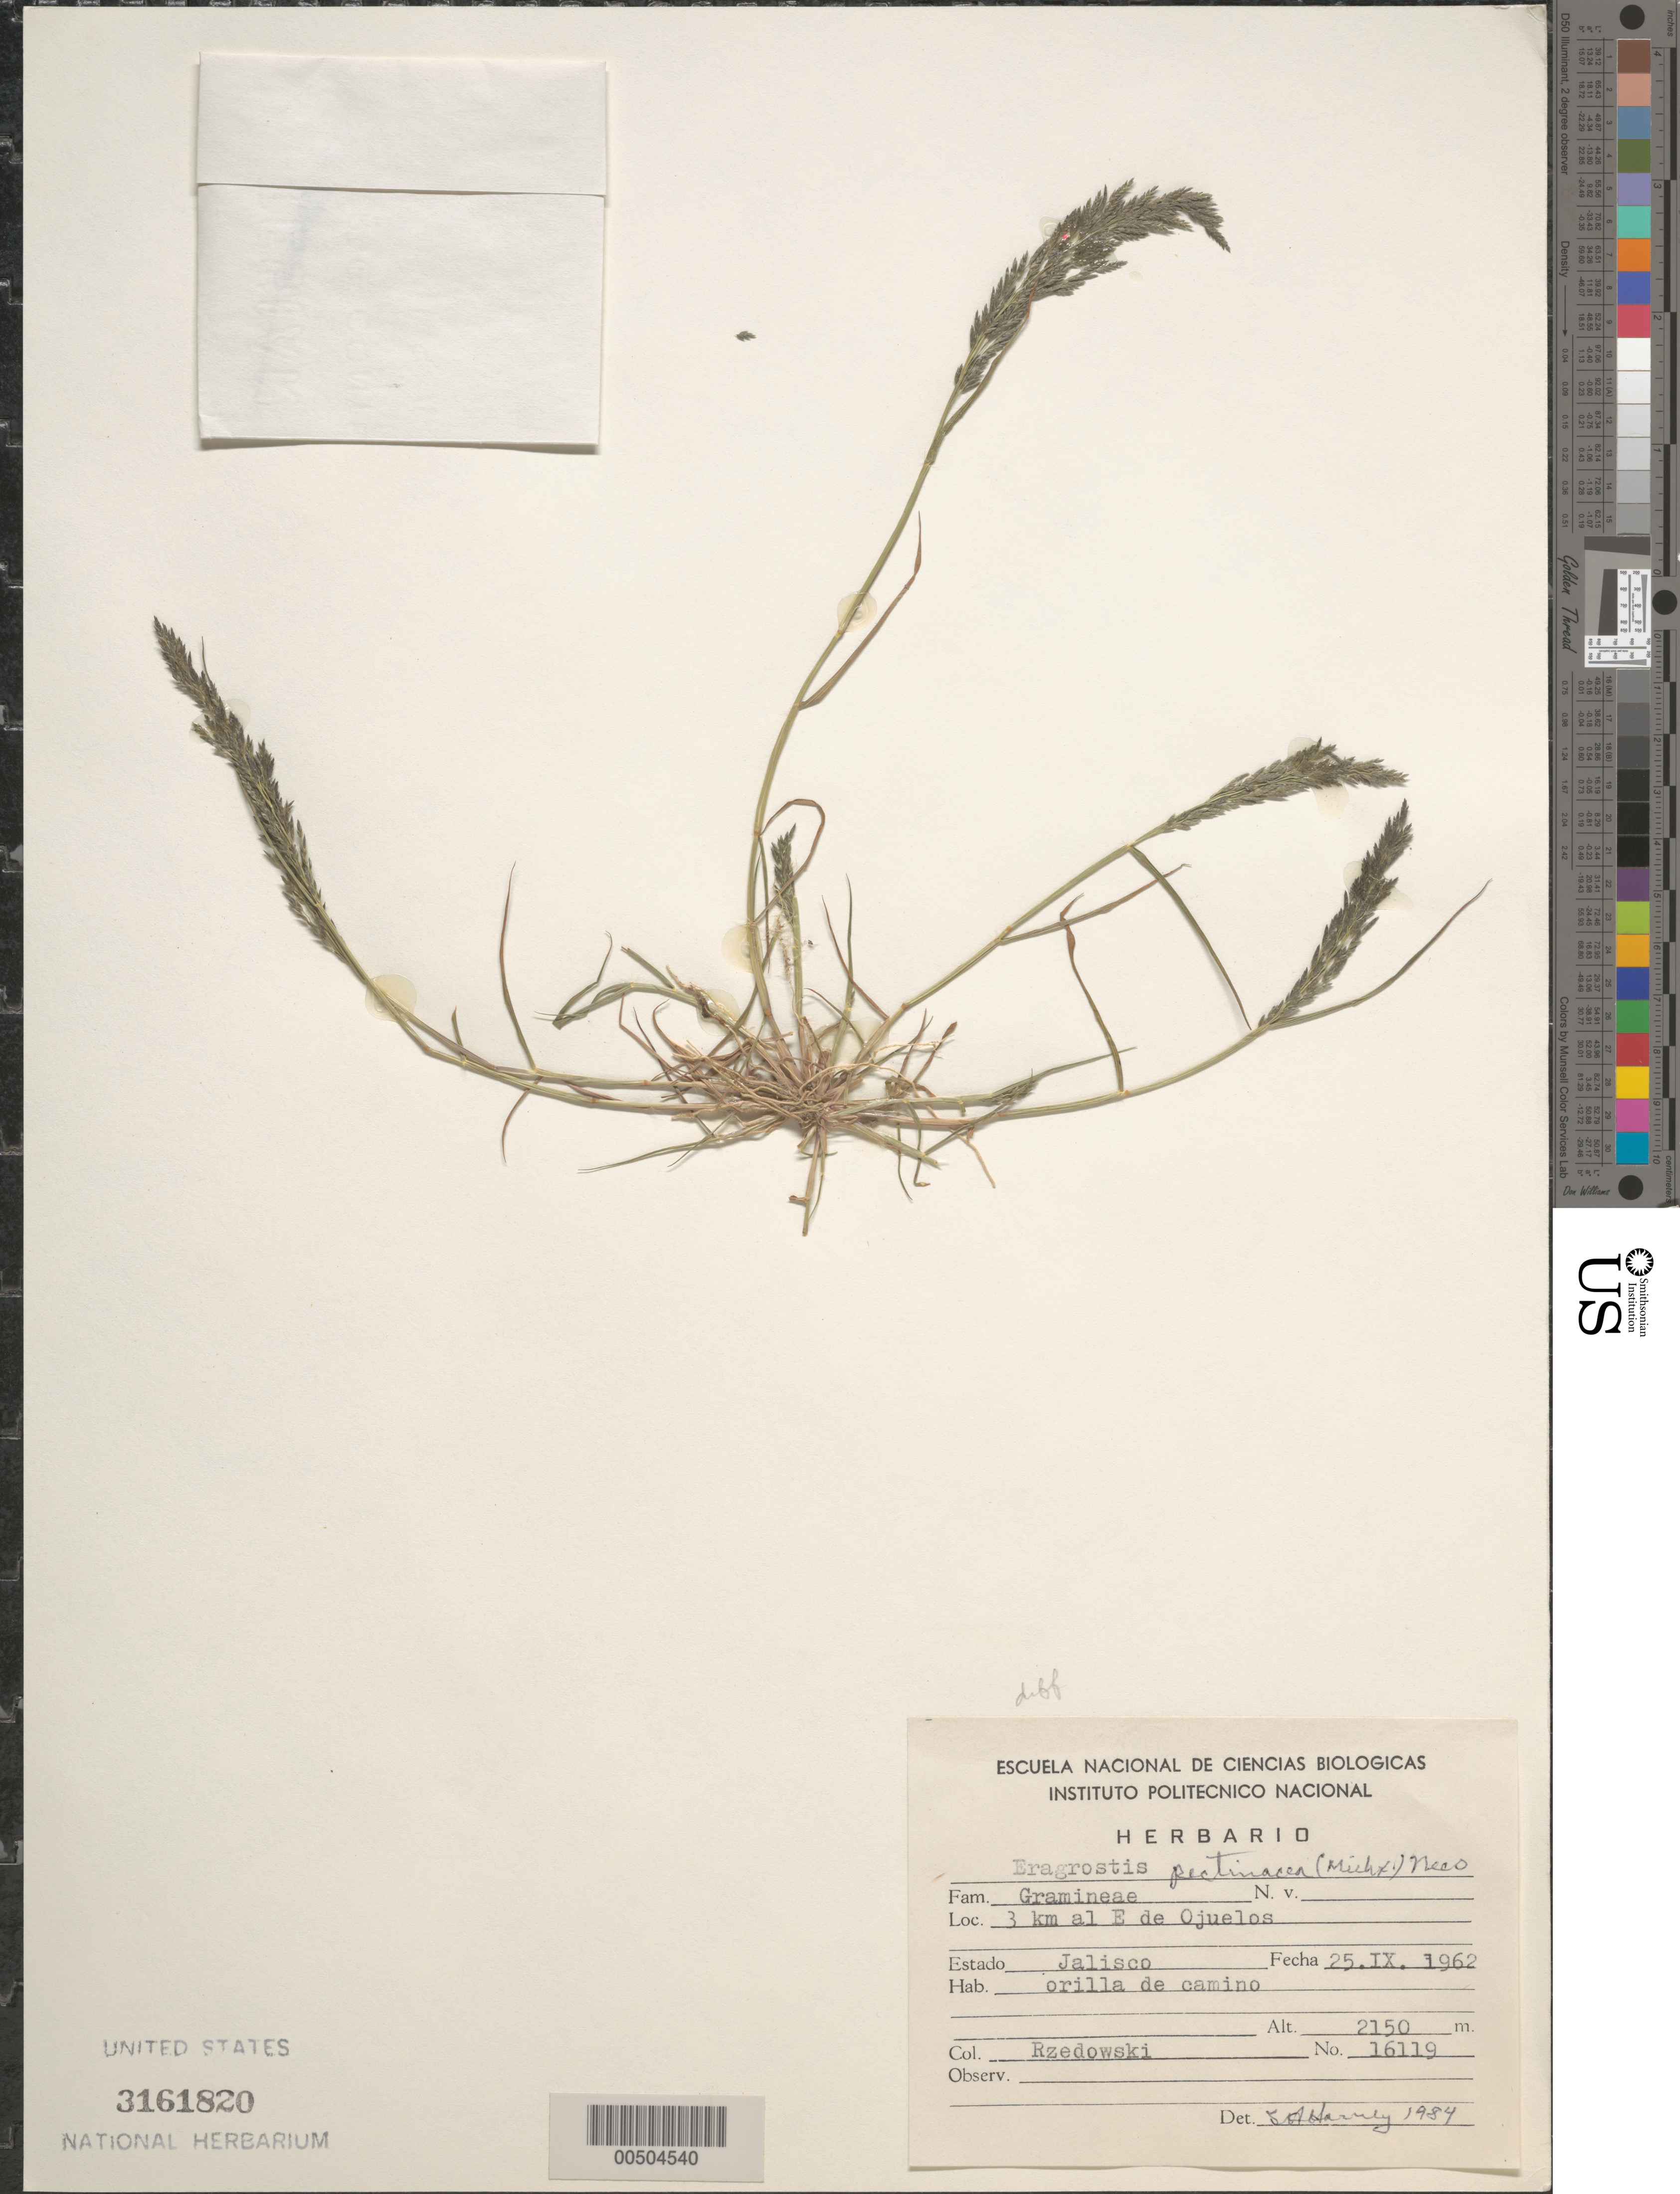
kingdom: Plantae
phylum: Tracheophyta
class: Liliopsida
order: Poales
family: Poaceae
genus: Eragrostis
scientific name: Eragrostis pectinacea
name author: (Michx.) Nees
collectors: J. Rzedowski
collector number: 16119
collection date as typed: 25 Sep 1962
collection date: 1962-09-25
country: Mexico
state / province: Jalisco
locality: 3 km E of Ojuelos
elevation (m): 2150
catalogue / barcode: US 3161820